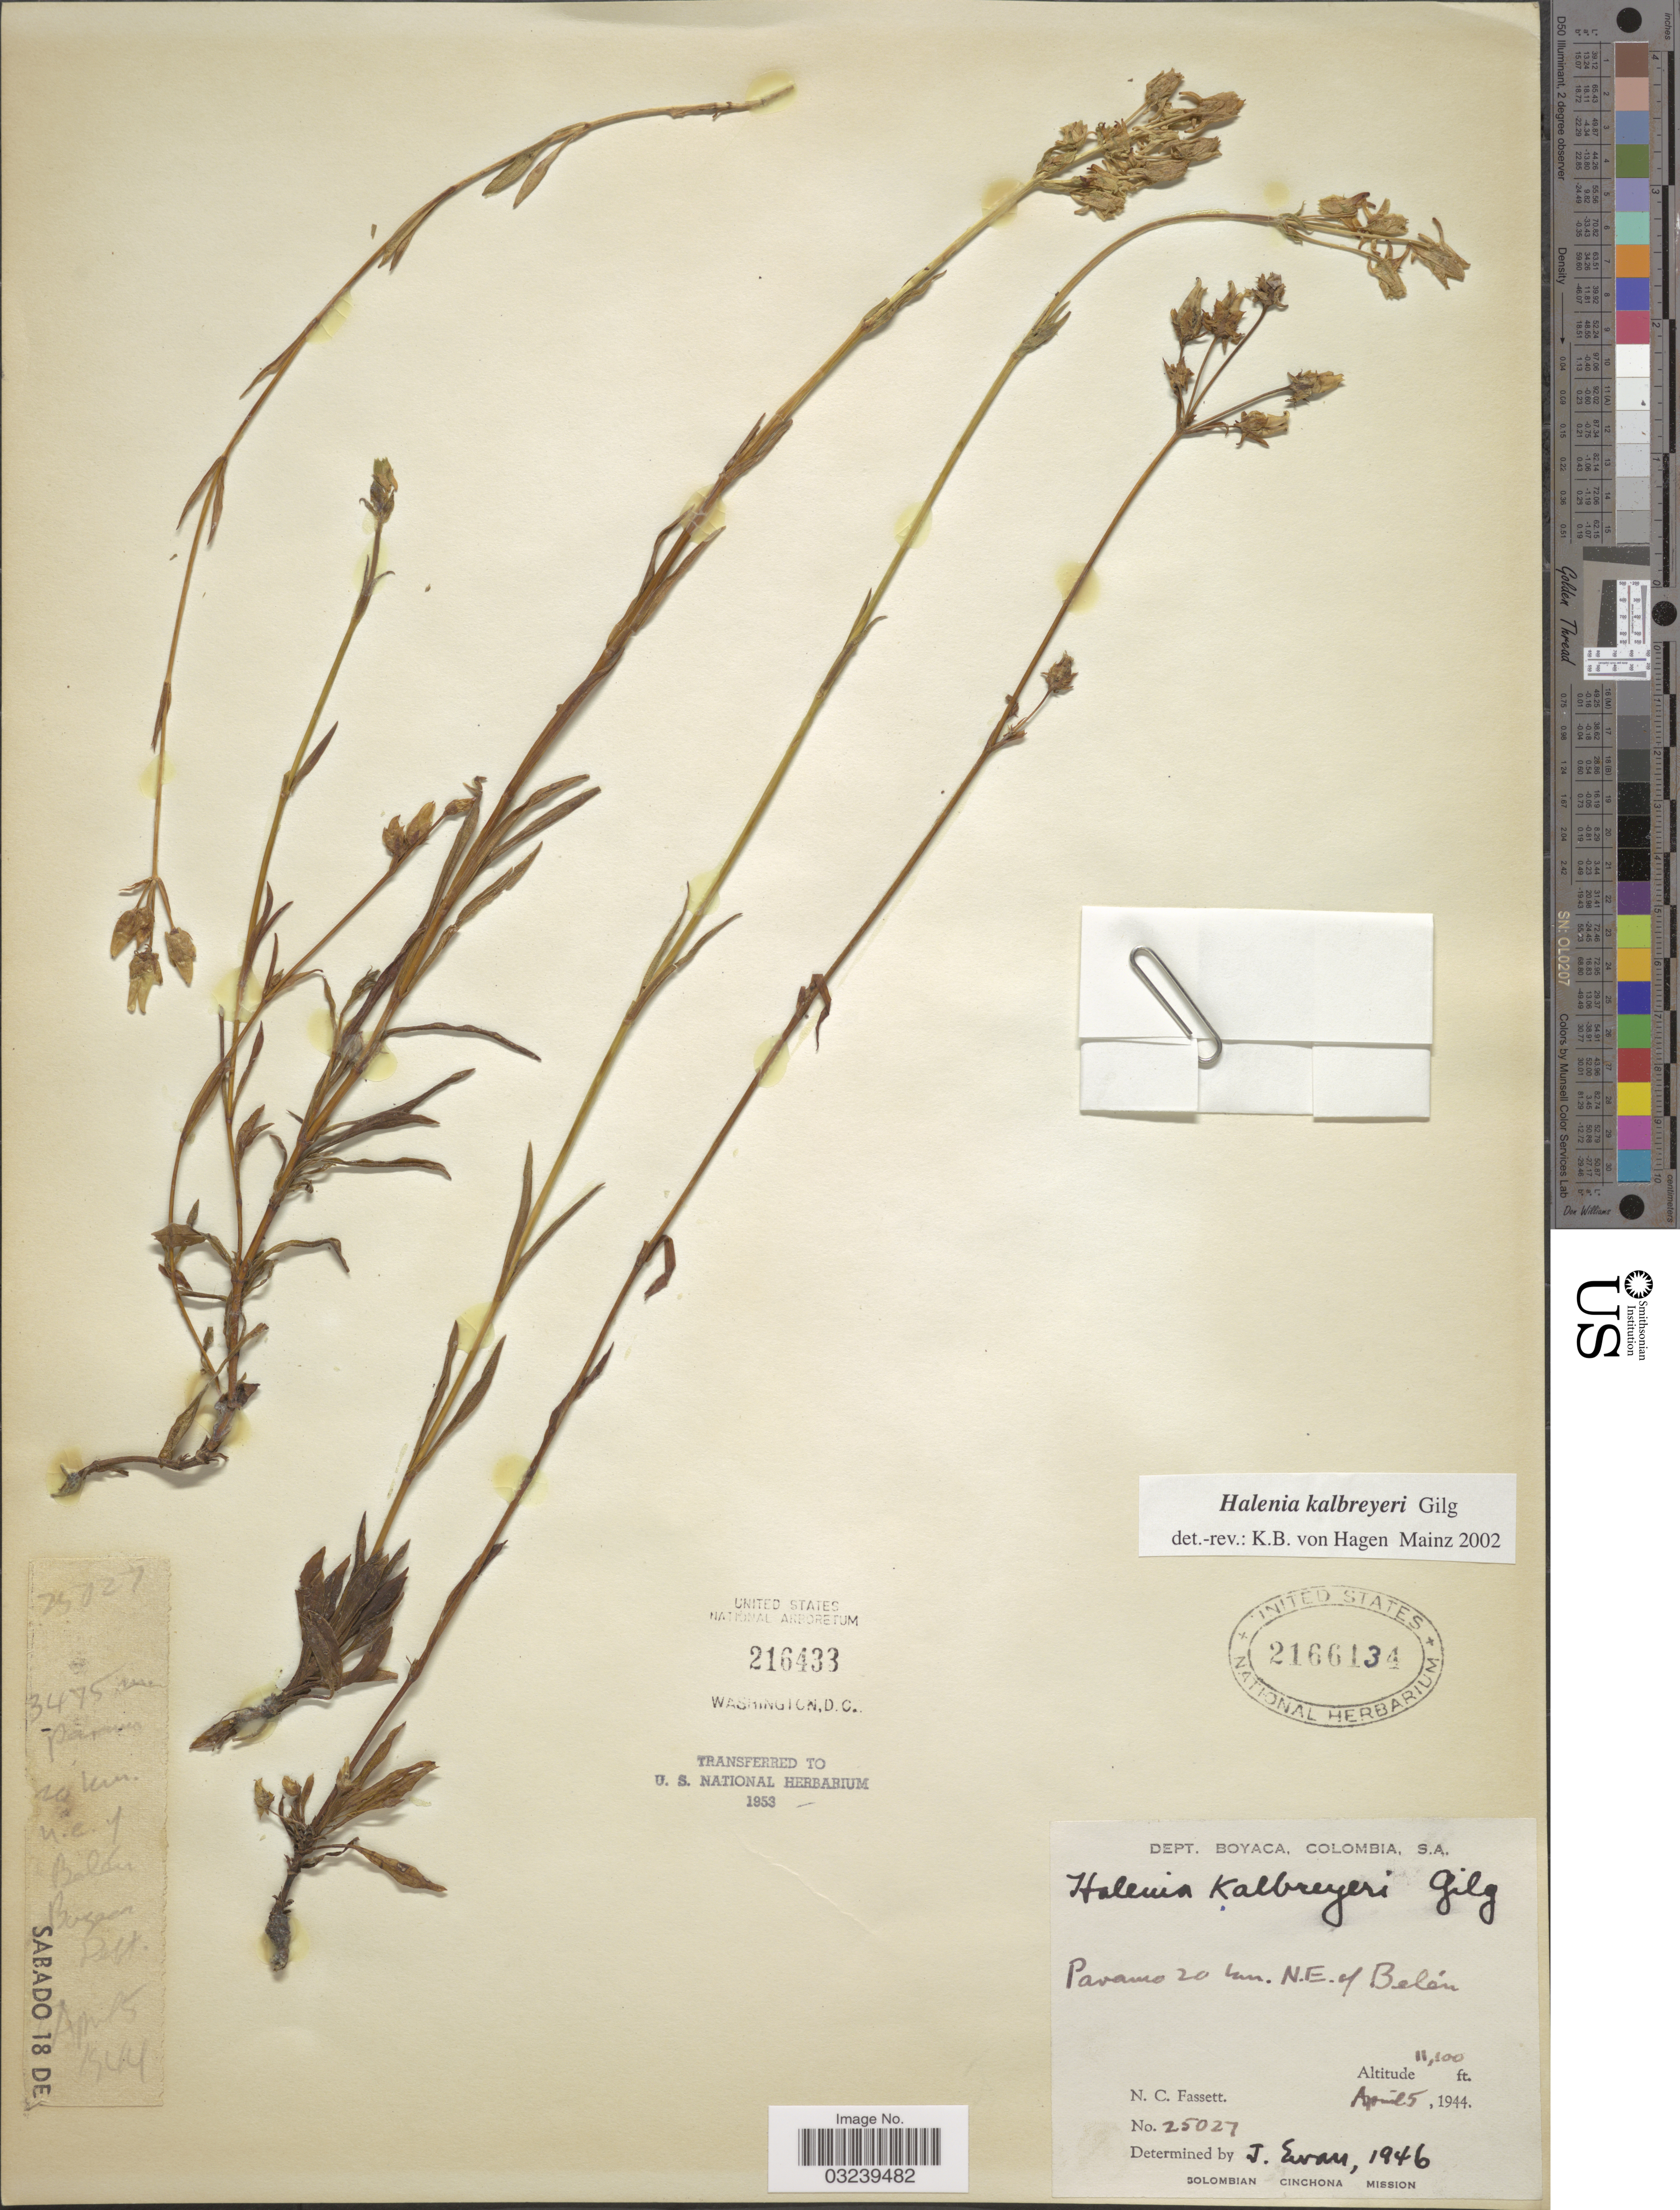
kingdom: Plantae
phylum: Tracheophyta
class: Magnoliopsida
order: Gentianales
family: Gentianaceae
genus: Halenia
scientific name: Halenia kalbreyeri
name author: Gilg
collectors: N. C. Fassett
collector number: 25027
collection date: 1944-04-05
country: Colombia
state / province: Boyacá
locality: Dept. Boyaca, Paramo 20 km. N.E. of Belém.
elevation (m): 3383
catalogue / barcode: US 2166134